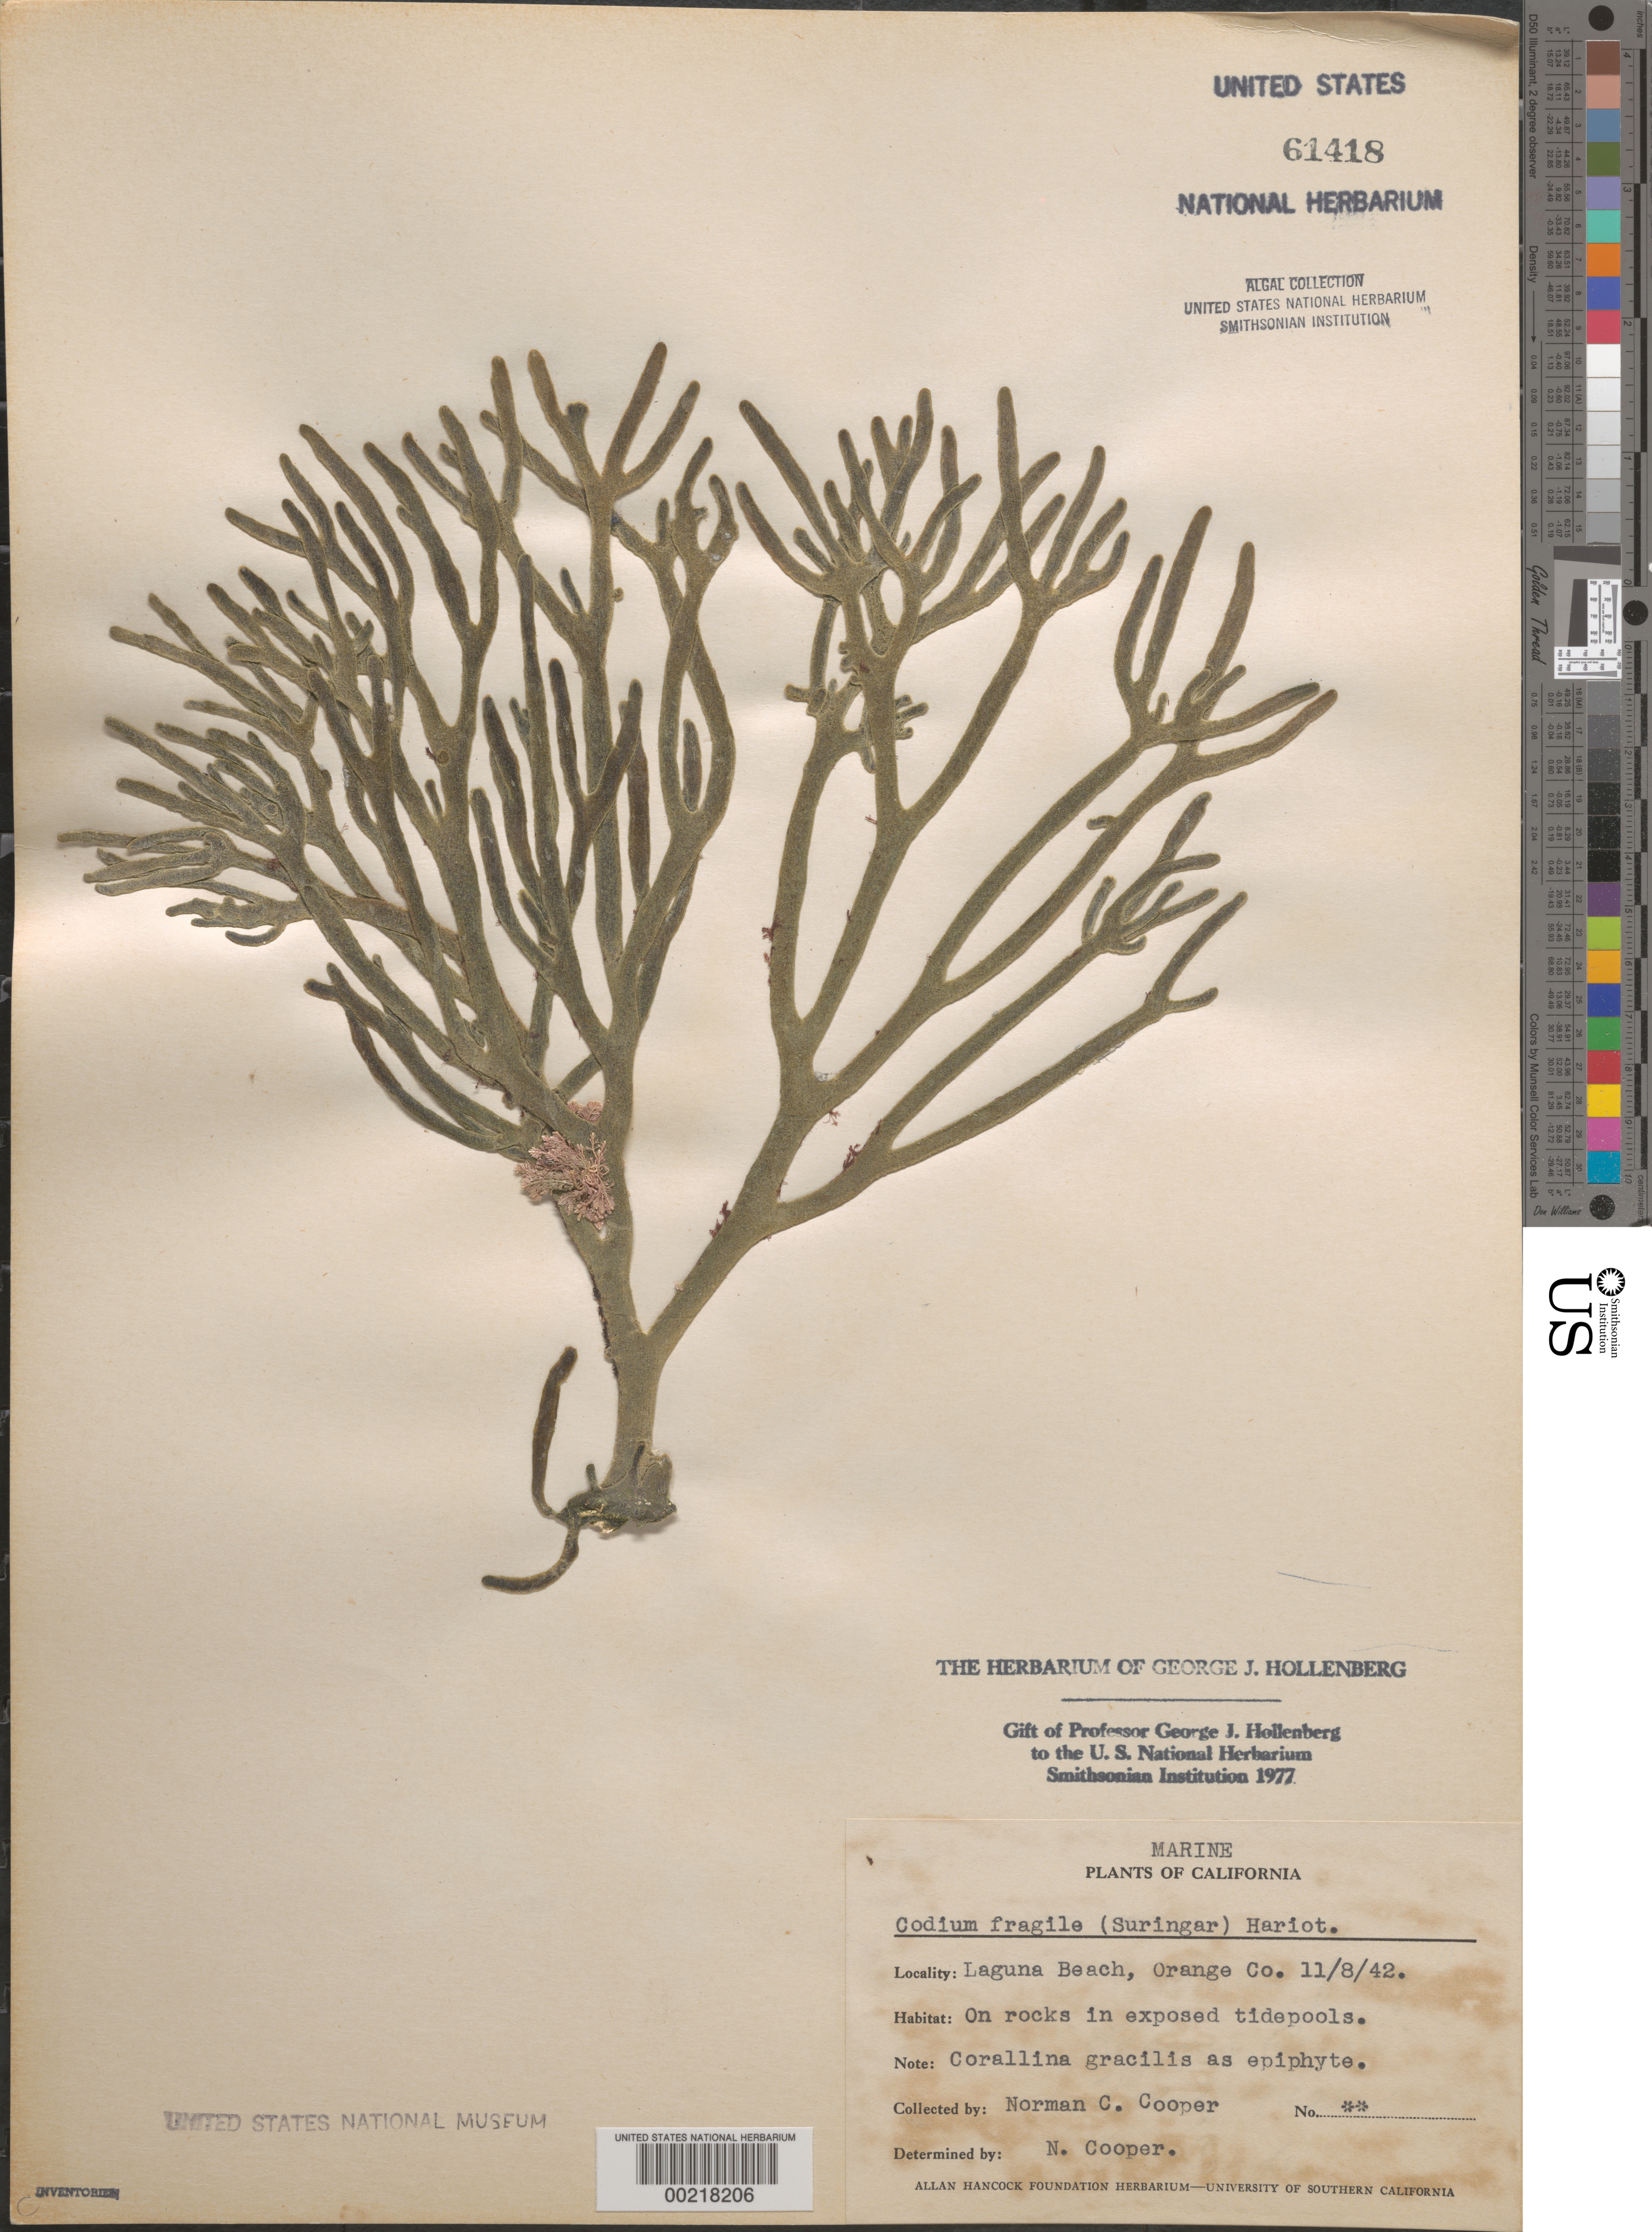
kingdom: Plantae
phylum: Chlorophyta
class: Ulvophyceae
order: Bryopsidales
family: Codiaceae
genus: Codium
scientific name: Codium fragile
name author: (Suringar) P. Hariot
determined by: Cooper, N. C.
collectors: N. Cooper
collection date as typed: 08 Nov 1945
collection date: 1945-11-08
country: United States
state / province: California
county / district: Orange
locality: Laguna Beach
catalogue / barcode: US 61418